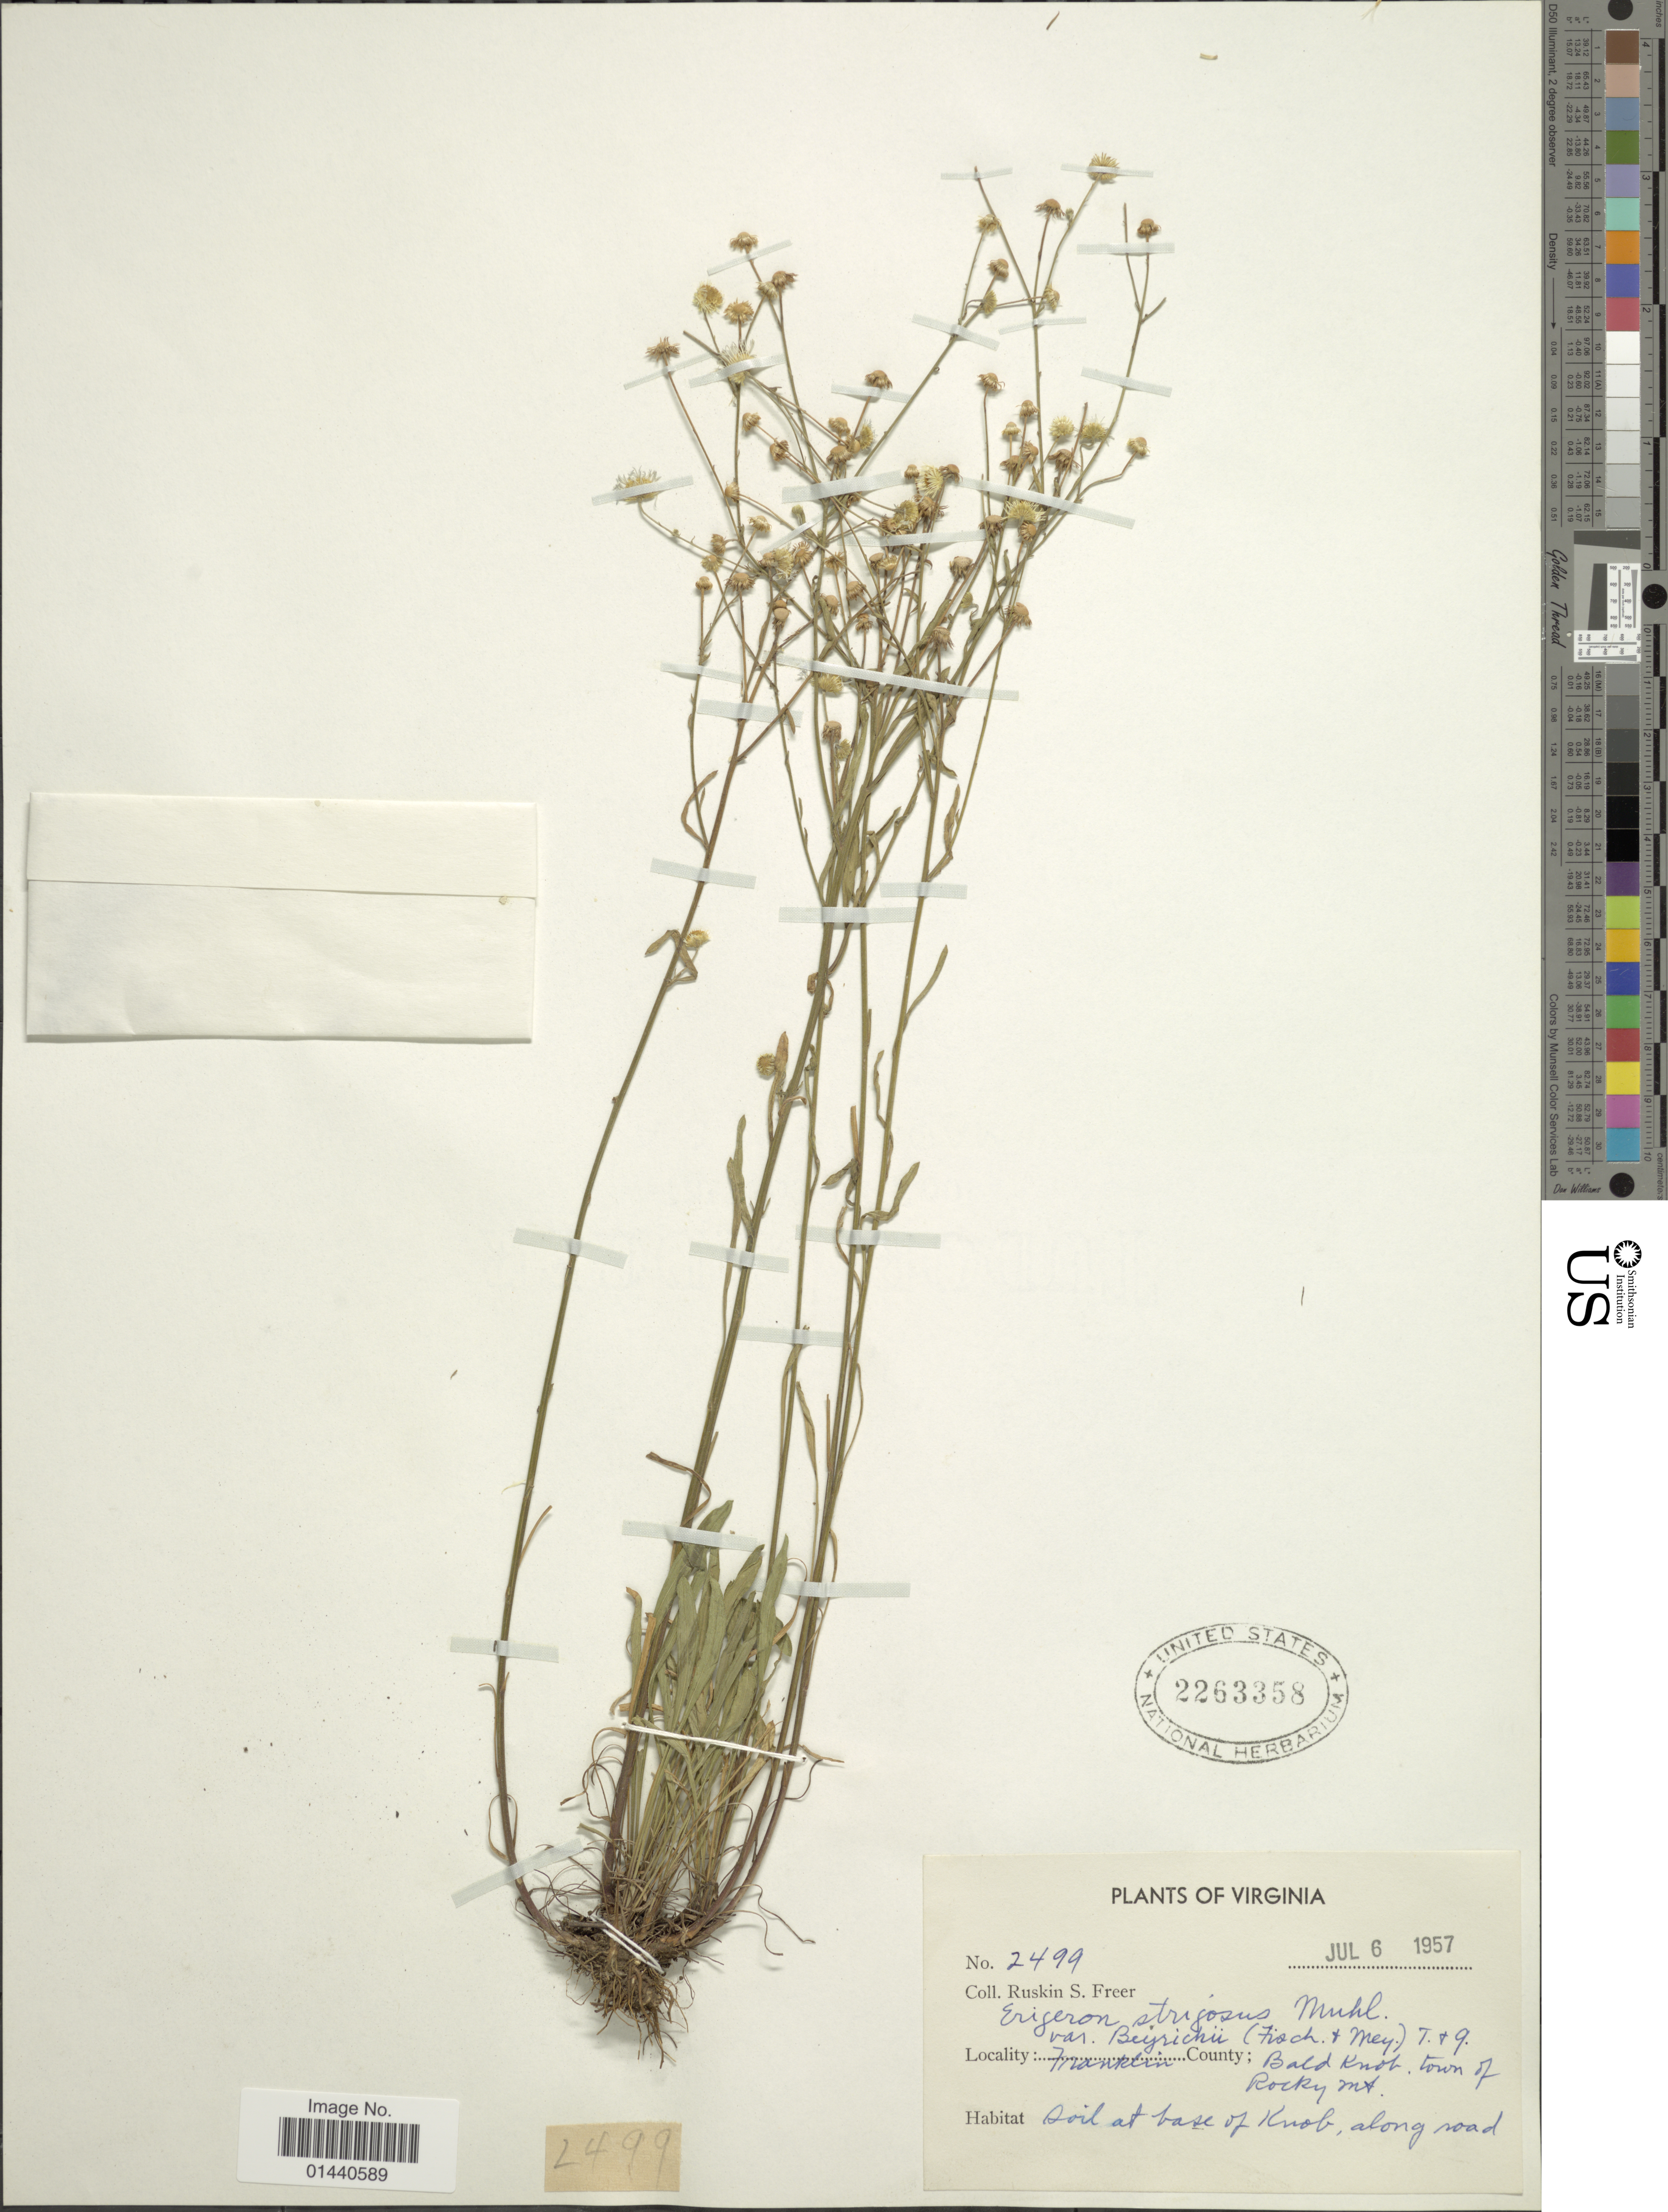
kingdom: Plantae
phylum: Tracheophyta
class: Magnoliopsida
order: Asterales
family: Asteraceae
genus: Erigeron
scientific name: Erigeron strigosus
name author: Muhl. ex Willd.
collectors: R. Freer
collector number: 2499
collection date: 1957-07-06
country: United States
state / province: Virginia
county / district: Franklin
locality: Bald Knob. town of Rocky Mt.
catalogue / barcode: US 2263358